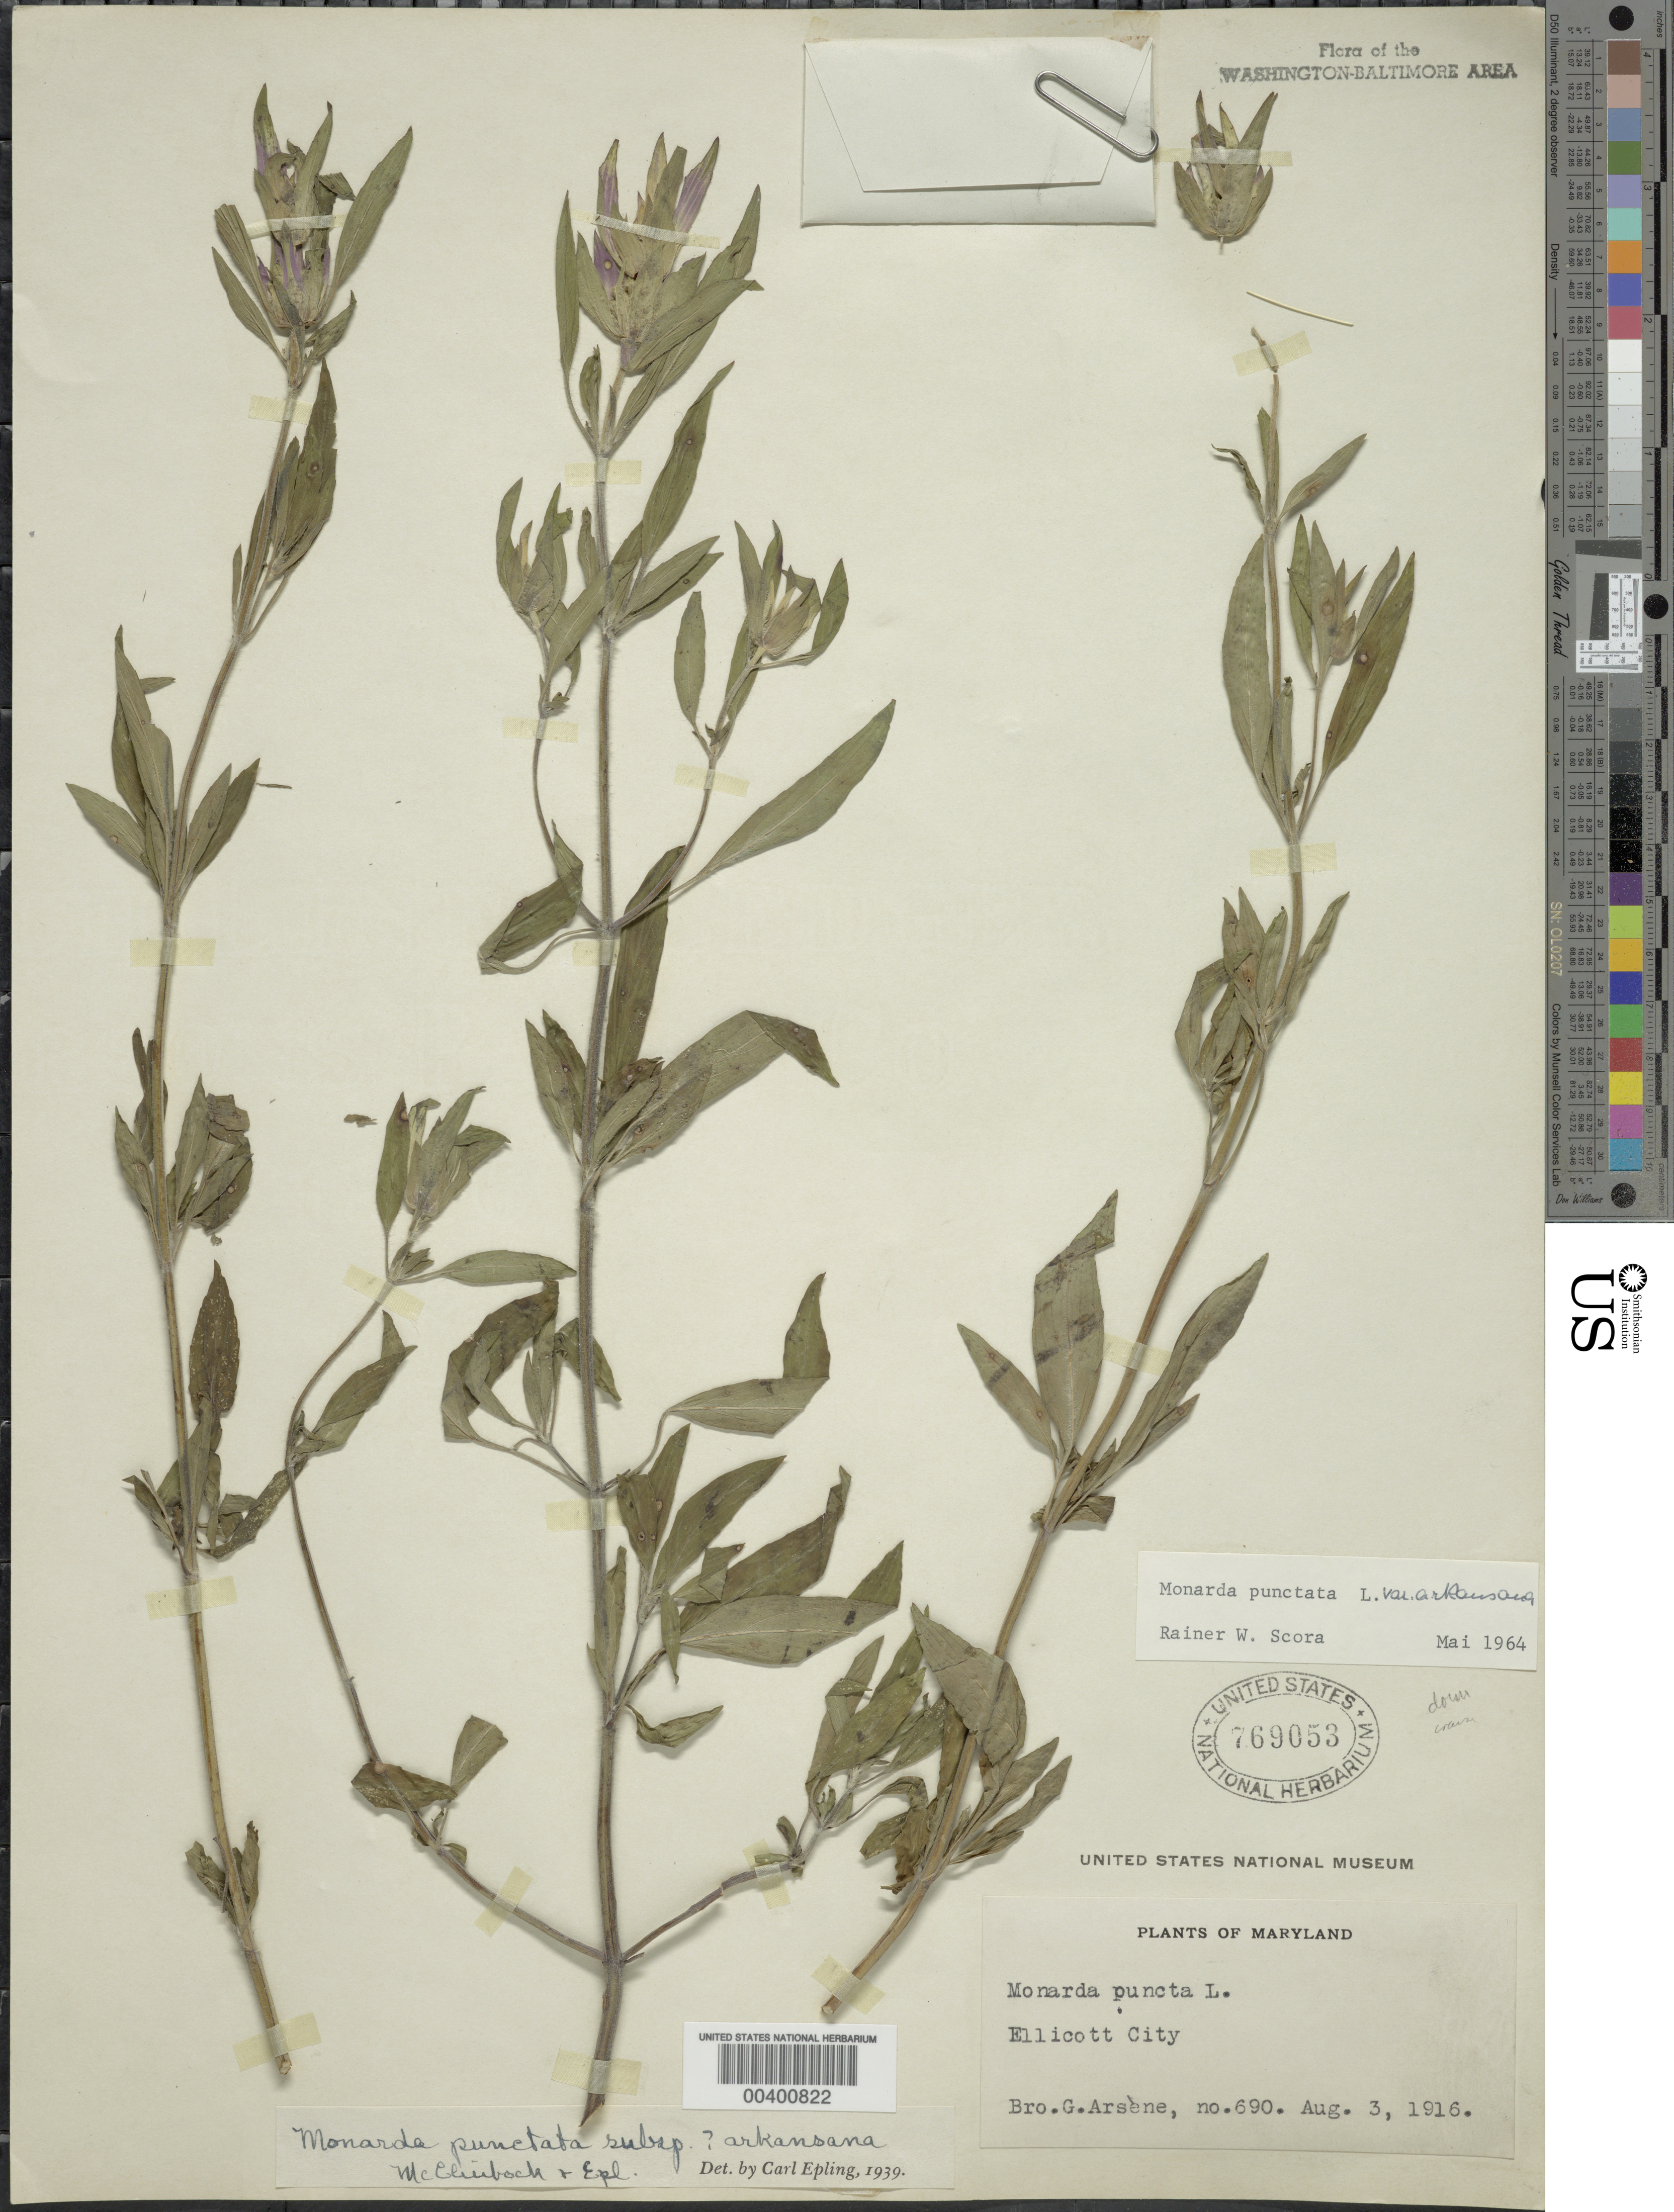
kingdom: Plantae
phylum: Tracheophyta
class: Magnoliopsida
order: Lamiales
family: Lamiaceae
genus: Monarda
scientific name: Monarda punctata var. arkansana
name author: (E. M. McClint. & Epling) Shinners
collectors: Bro. G. Arsène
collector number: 690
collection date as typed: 03 Aug 1916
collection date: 1916-08-03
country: United States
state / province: Maryland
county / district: Howard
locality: Ellicott City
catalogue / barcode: US 769053